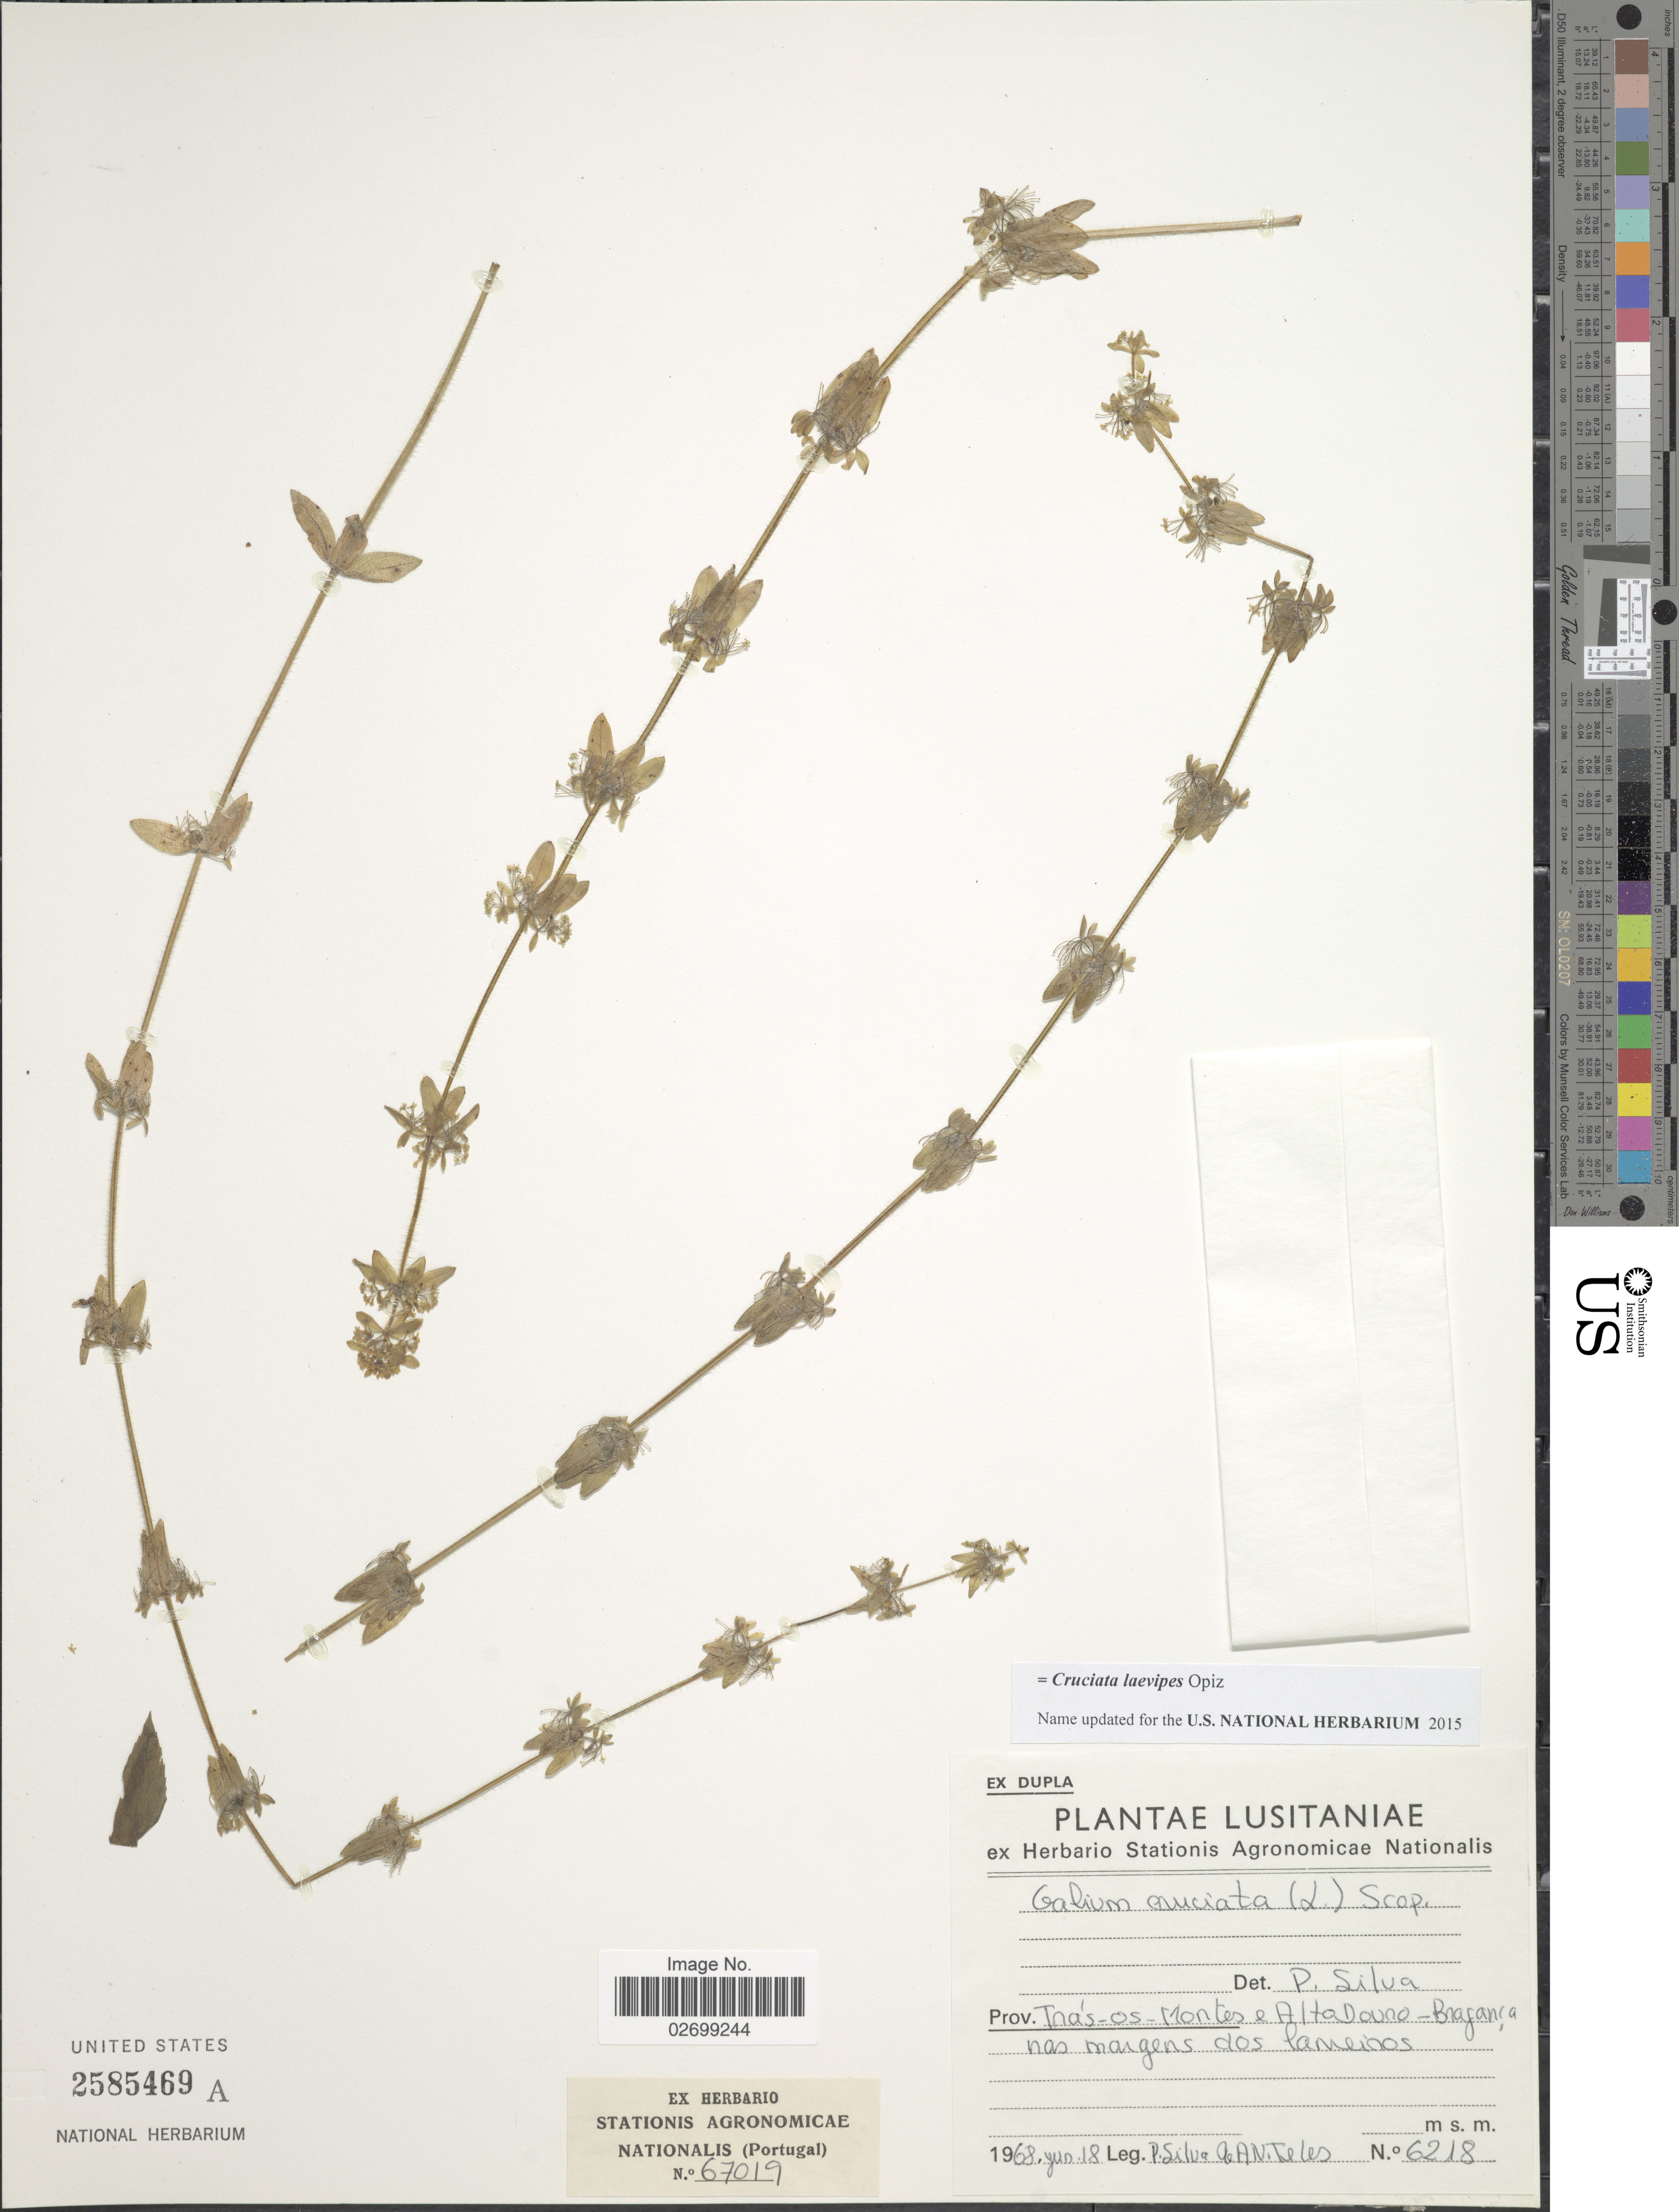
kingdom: Plantae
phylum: Tracheophyta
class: Magnoliopsida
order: Gentianales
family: Rubiaceae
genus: Cruciata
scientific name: Cruciata laevipes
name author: Opiz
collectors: P. Silva & A. Teles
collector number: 6218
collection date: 1968-06-18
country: Portugal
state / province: Braganca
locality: Prov. Tras-os-Montes e Alta Douro-Braganca, nas margens dos lameinos.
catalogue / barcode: US 2585469A